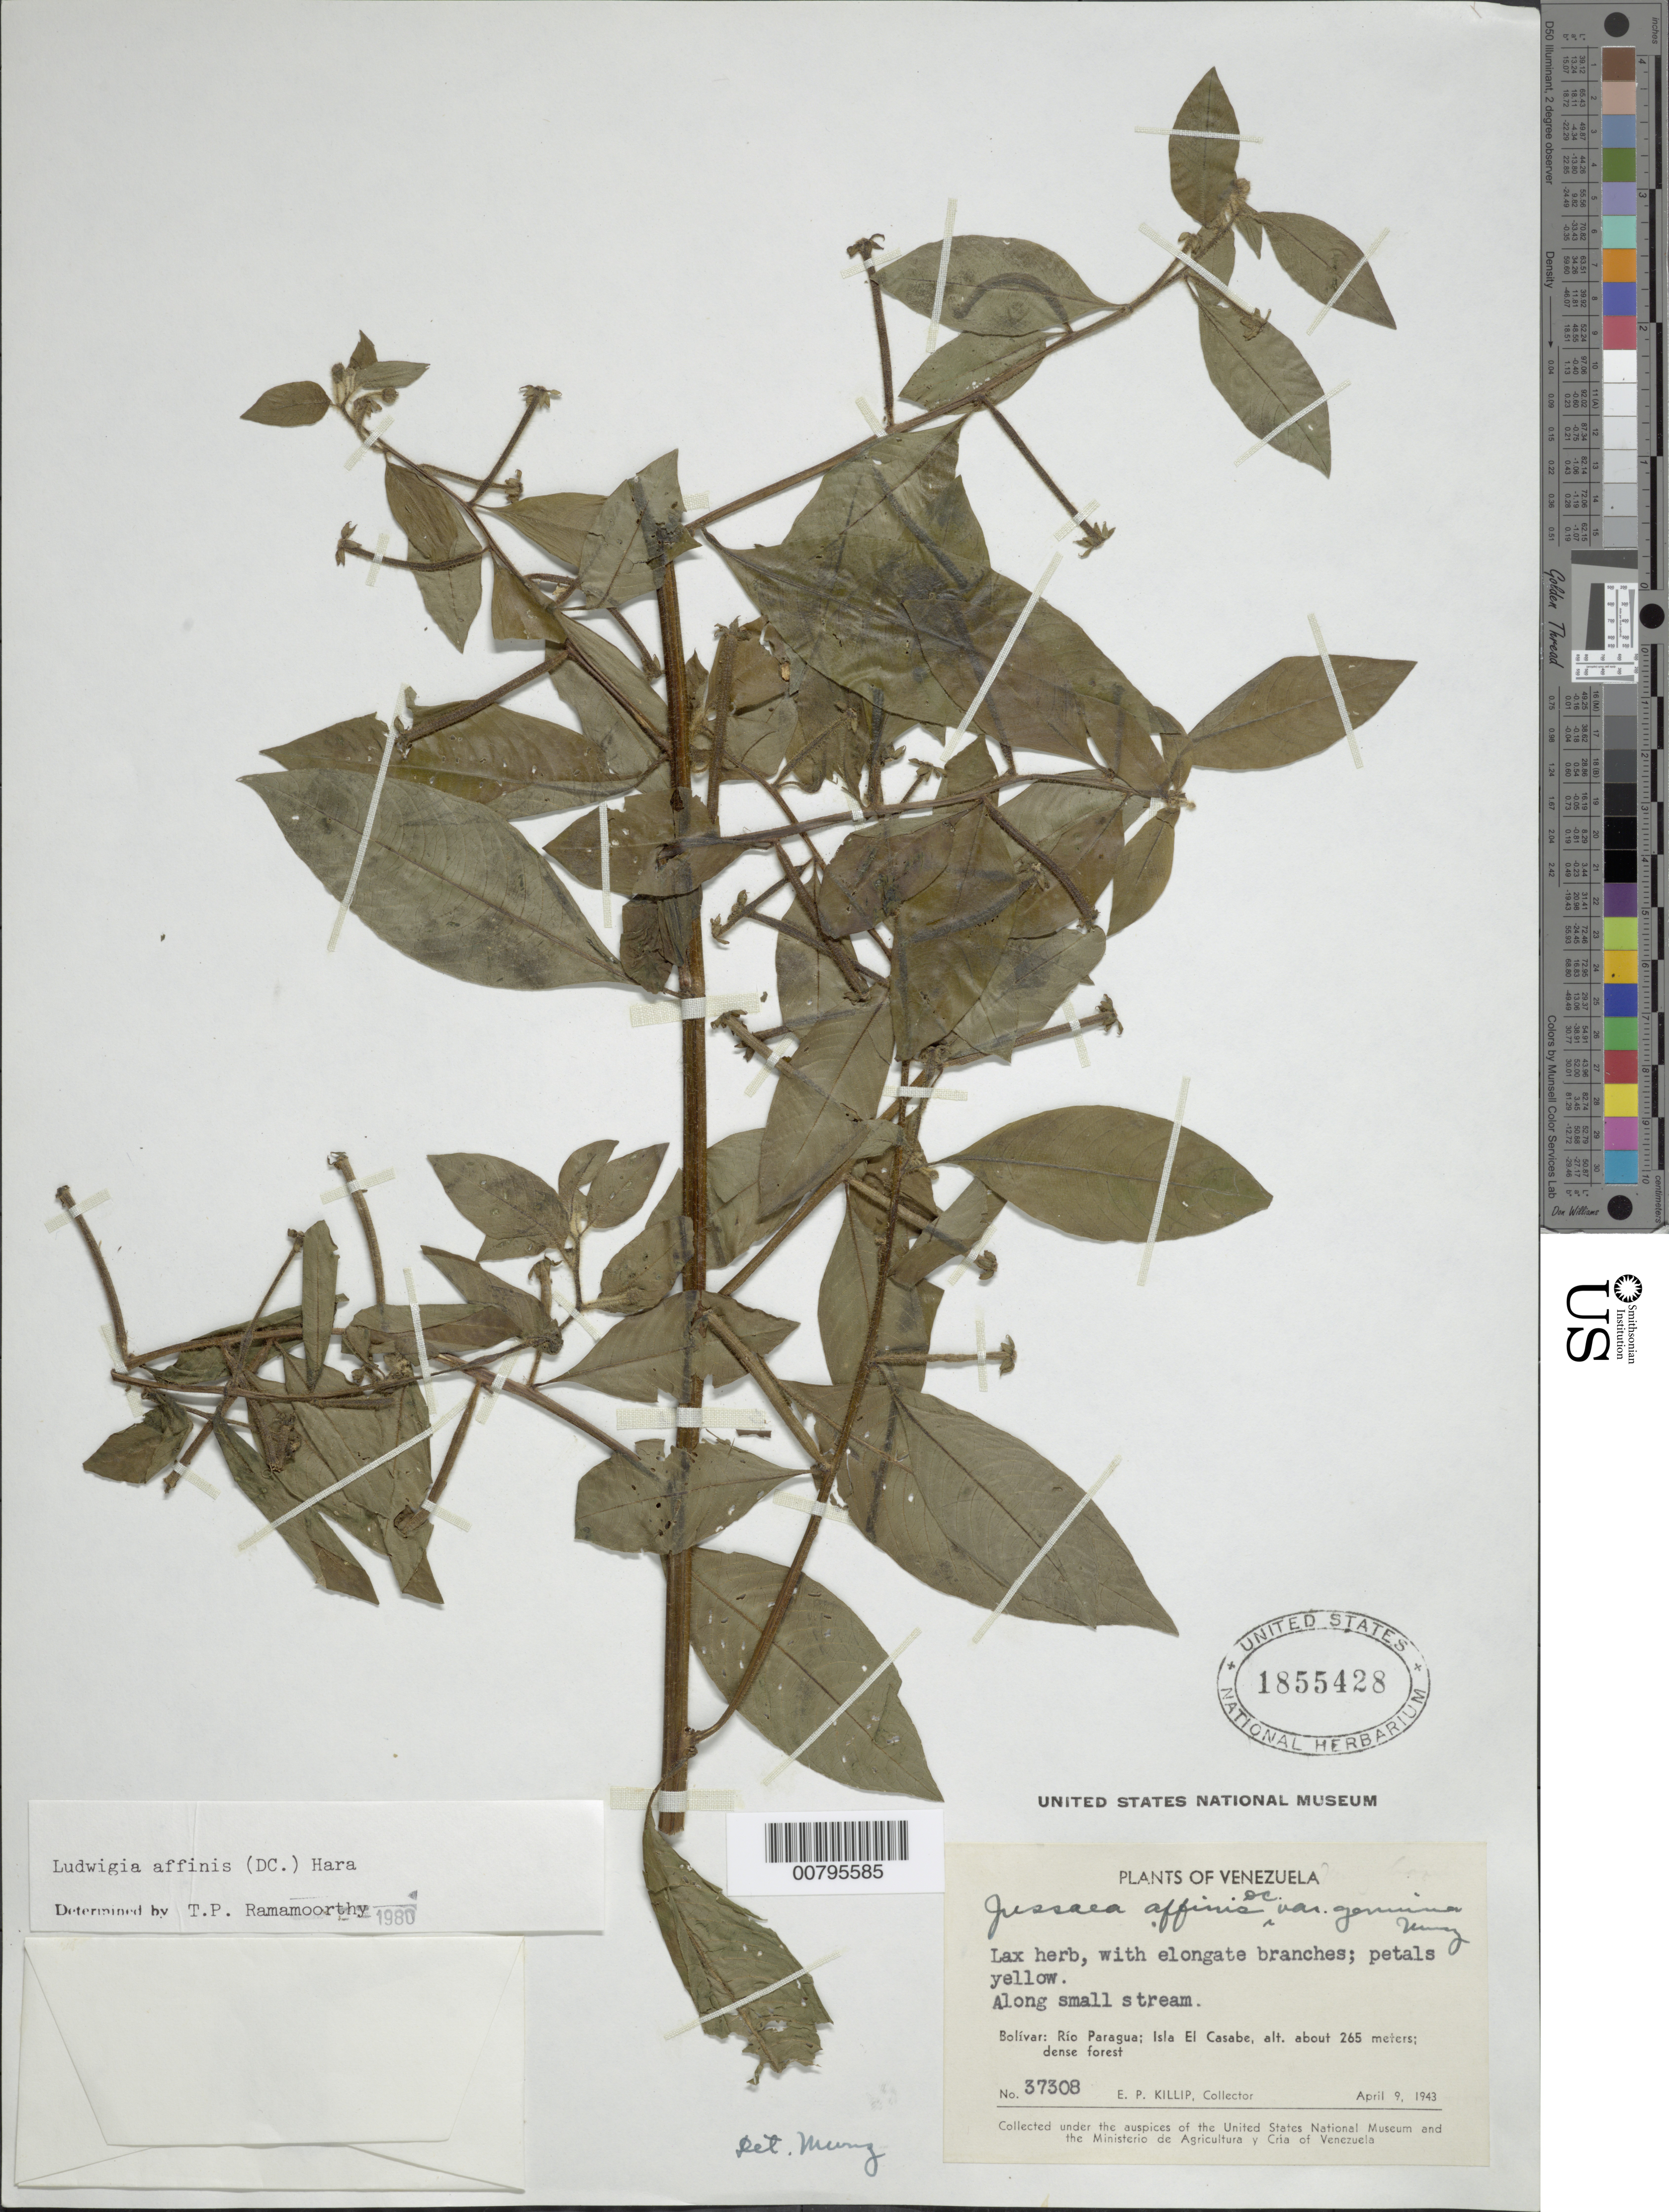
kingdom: Plantae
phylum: Tracheophyta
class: Magnoliopsida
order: Myrtales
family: Onagraceae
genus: Ludwigia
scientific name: Ludwigia affinis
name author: (DC.) H. Hara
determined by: Ramamoorthy, T. P.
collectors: E. P. Killip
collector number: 37308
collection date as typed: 9-Apr-43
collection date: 1943-04-09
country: Venezuela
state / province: Bolívar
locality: Río Paragua, Isla El Casabe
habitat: Dense forest, along small stream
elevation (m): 265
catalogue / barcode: US 1855428